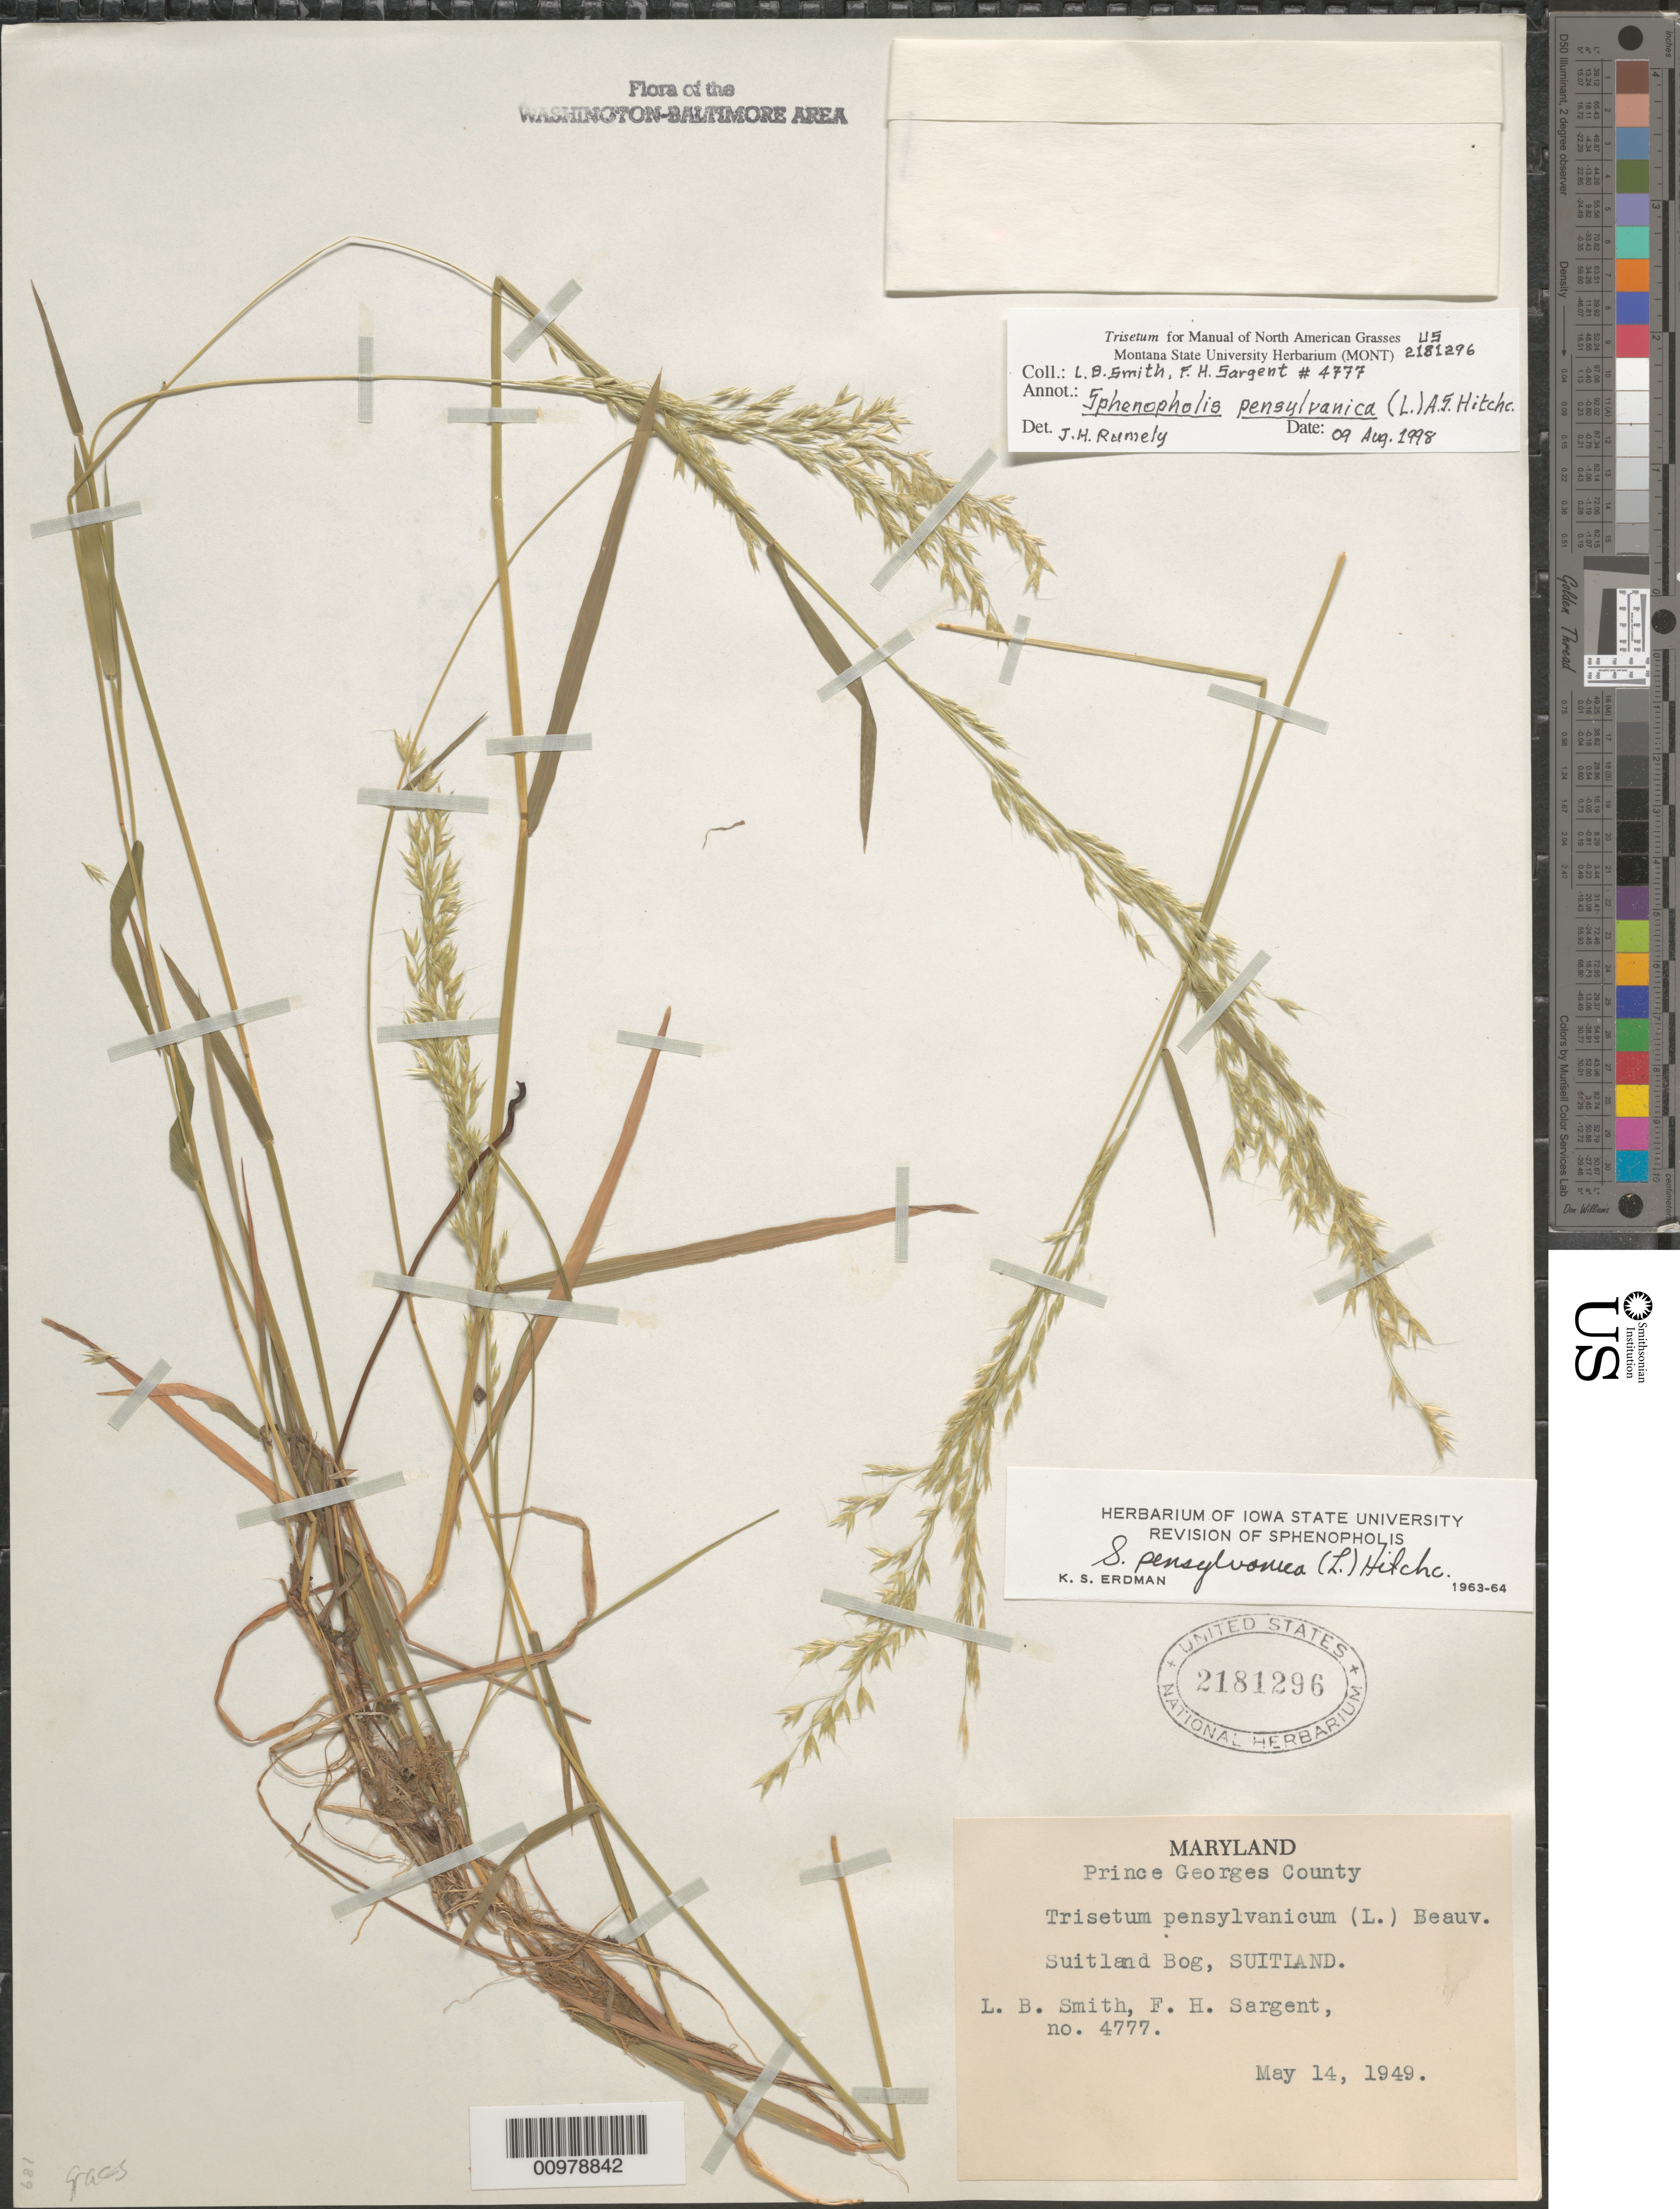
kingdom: Plantae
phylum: Tracheophyta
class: Liliopsida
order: Poales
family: Poaceae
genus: Sphenopholis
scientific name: Sphenopholis pensylvanica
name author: (L.) Hitchc.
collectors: L. Smith & F. H. Sargent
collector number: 4777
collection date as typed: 14 May 1949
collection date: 1949-05-14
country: United States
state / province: Maryland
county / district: Prince George's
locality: Suitland Bog, Suitland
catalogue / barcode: US 2181296